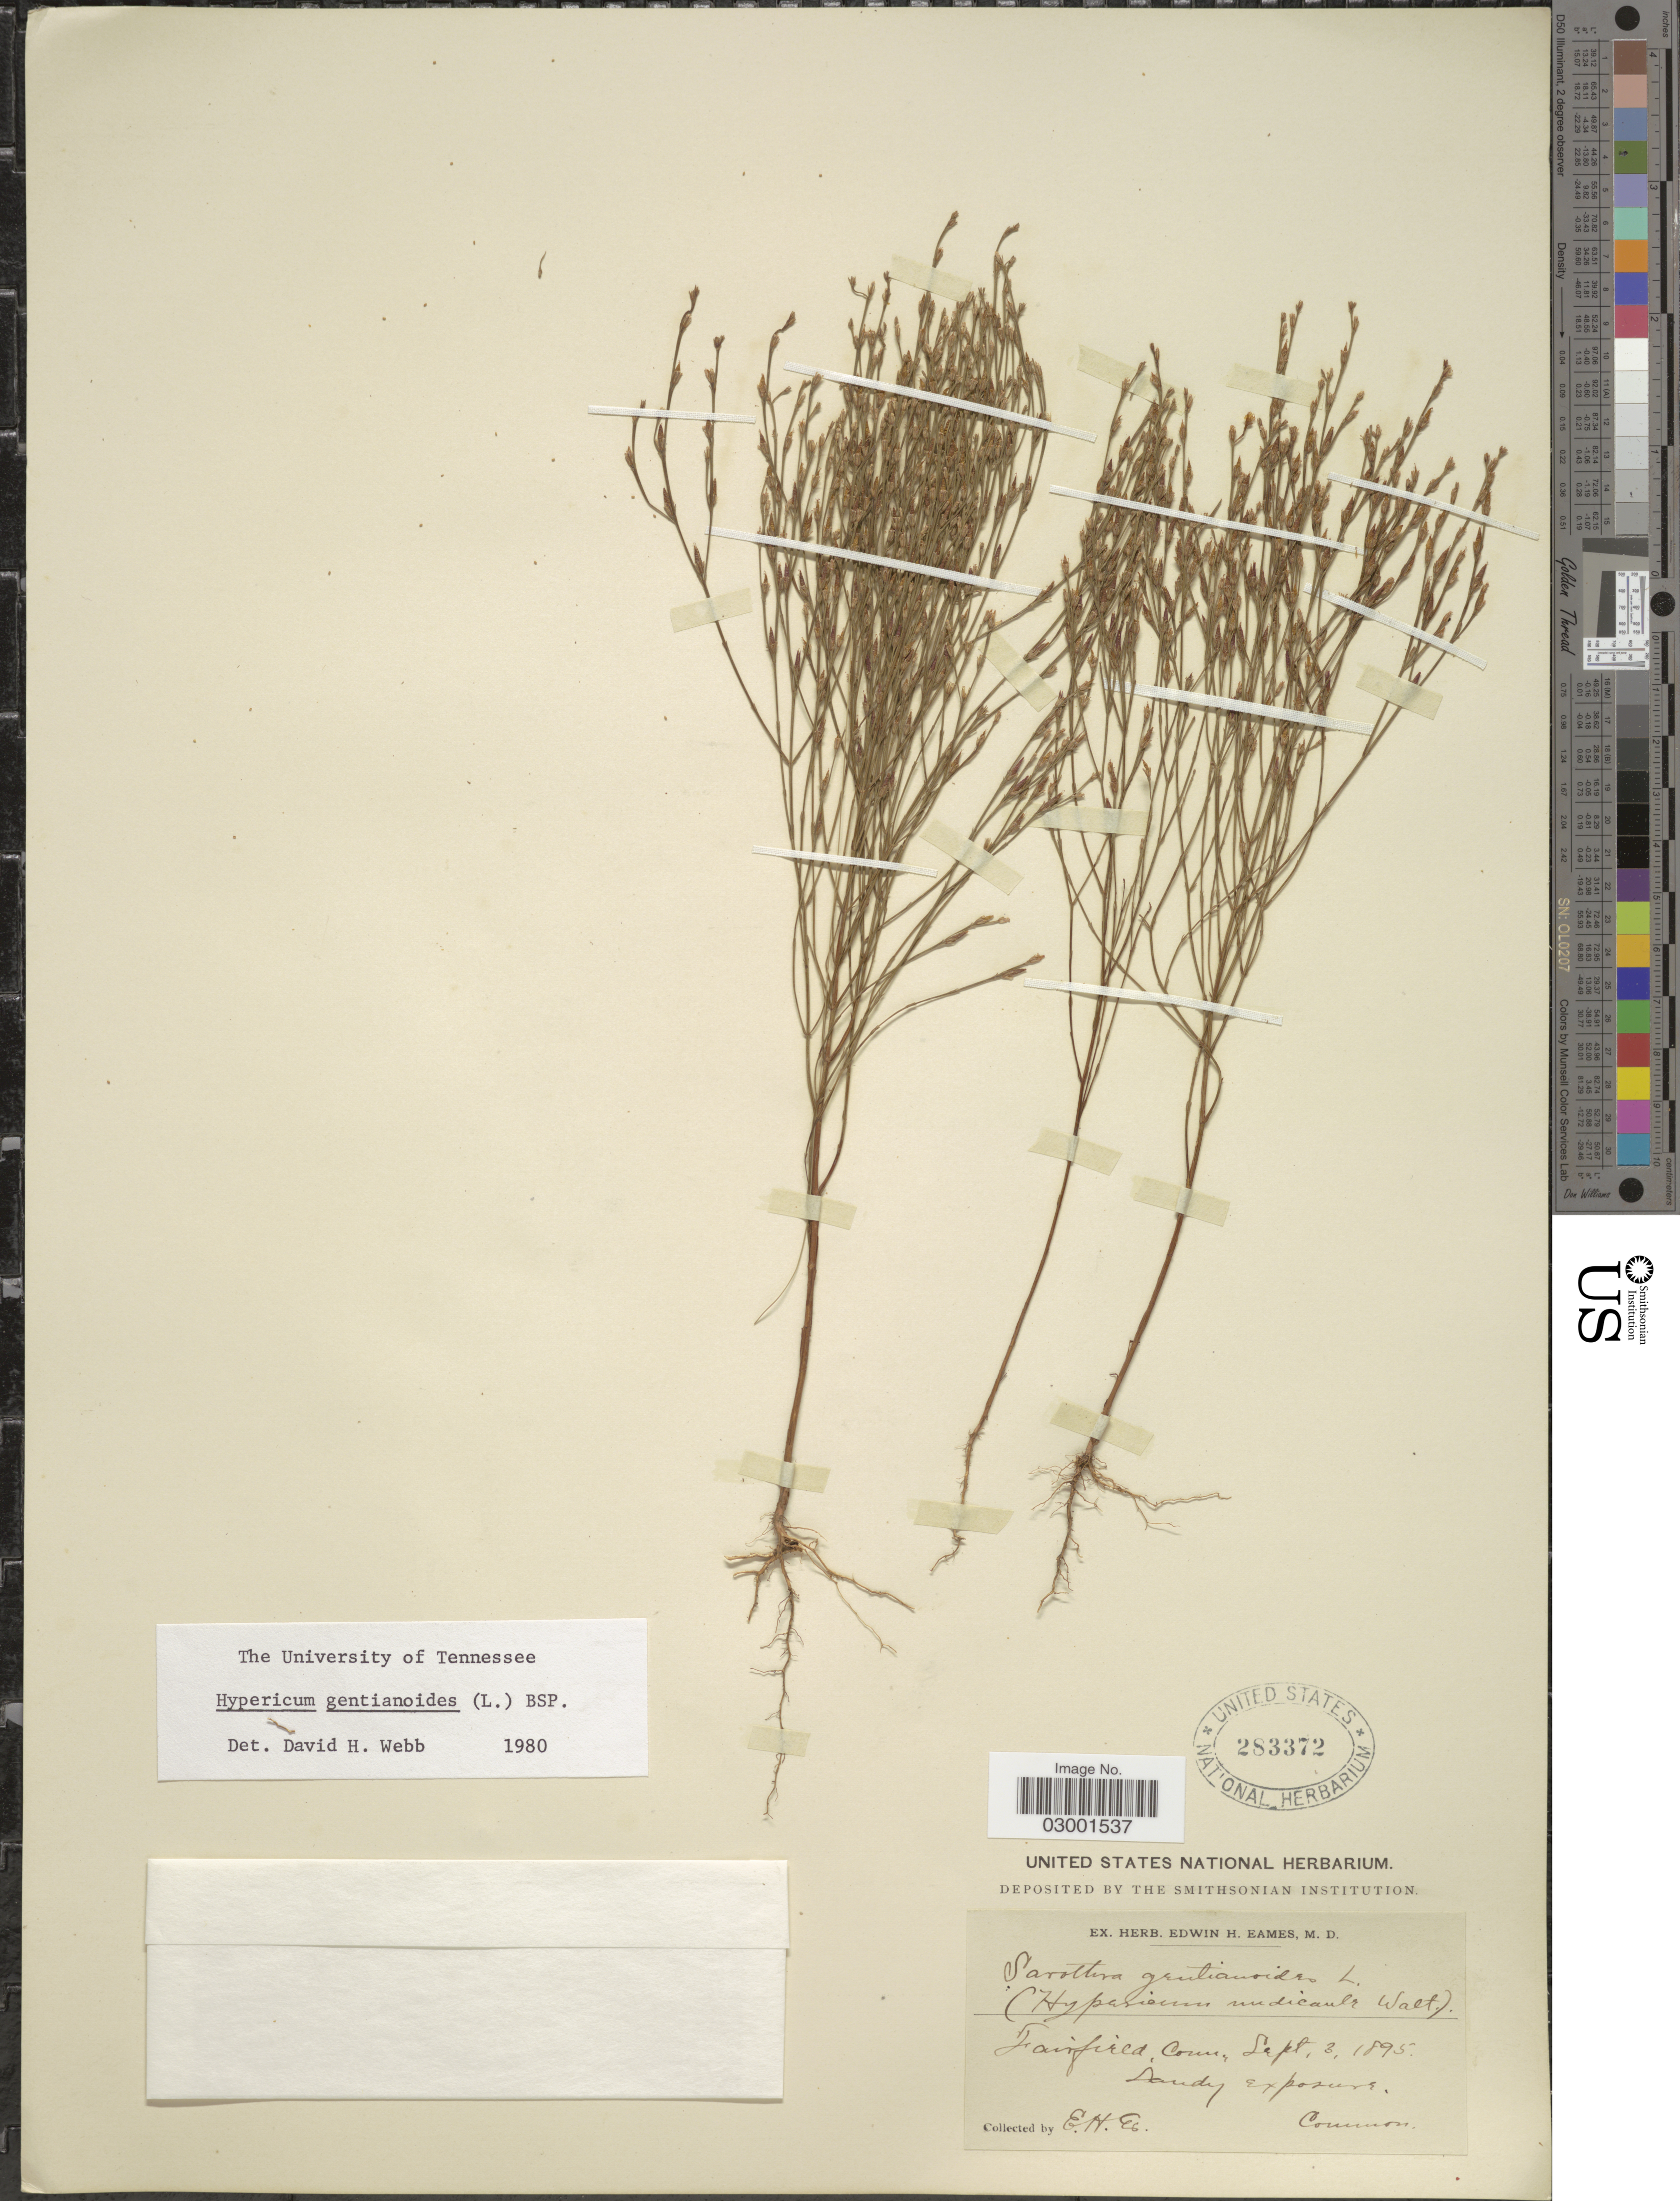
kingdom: Plantae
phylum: Tracheophyta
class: Magnoliopsida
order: Malpighiales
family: Hypericaceae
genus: Hypericum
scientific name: Hypericum gentianoides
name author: (L.) Britton, Stearns & Poggenb.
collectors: E. H. Eames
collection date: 1895-09-03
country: United States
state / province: Connecticut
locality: Fairfield, Conn. Sandy exposure.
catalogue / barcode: US 283372